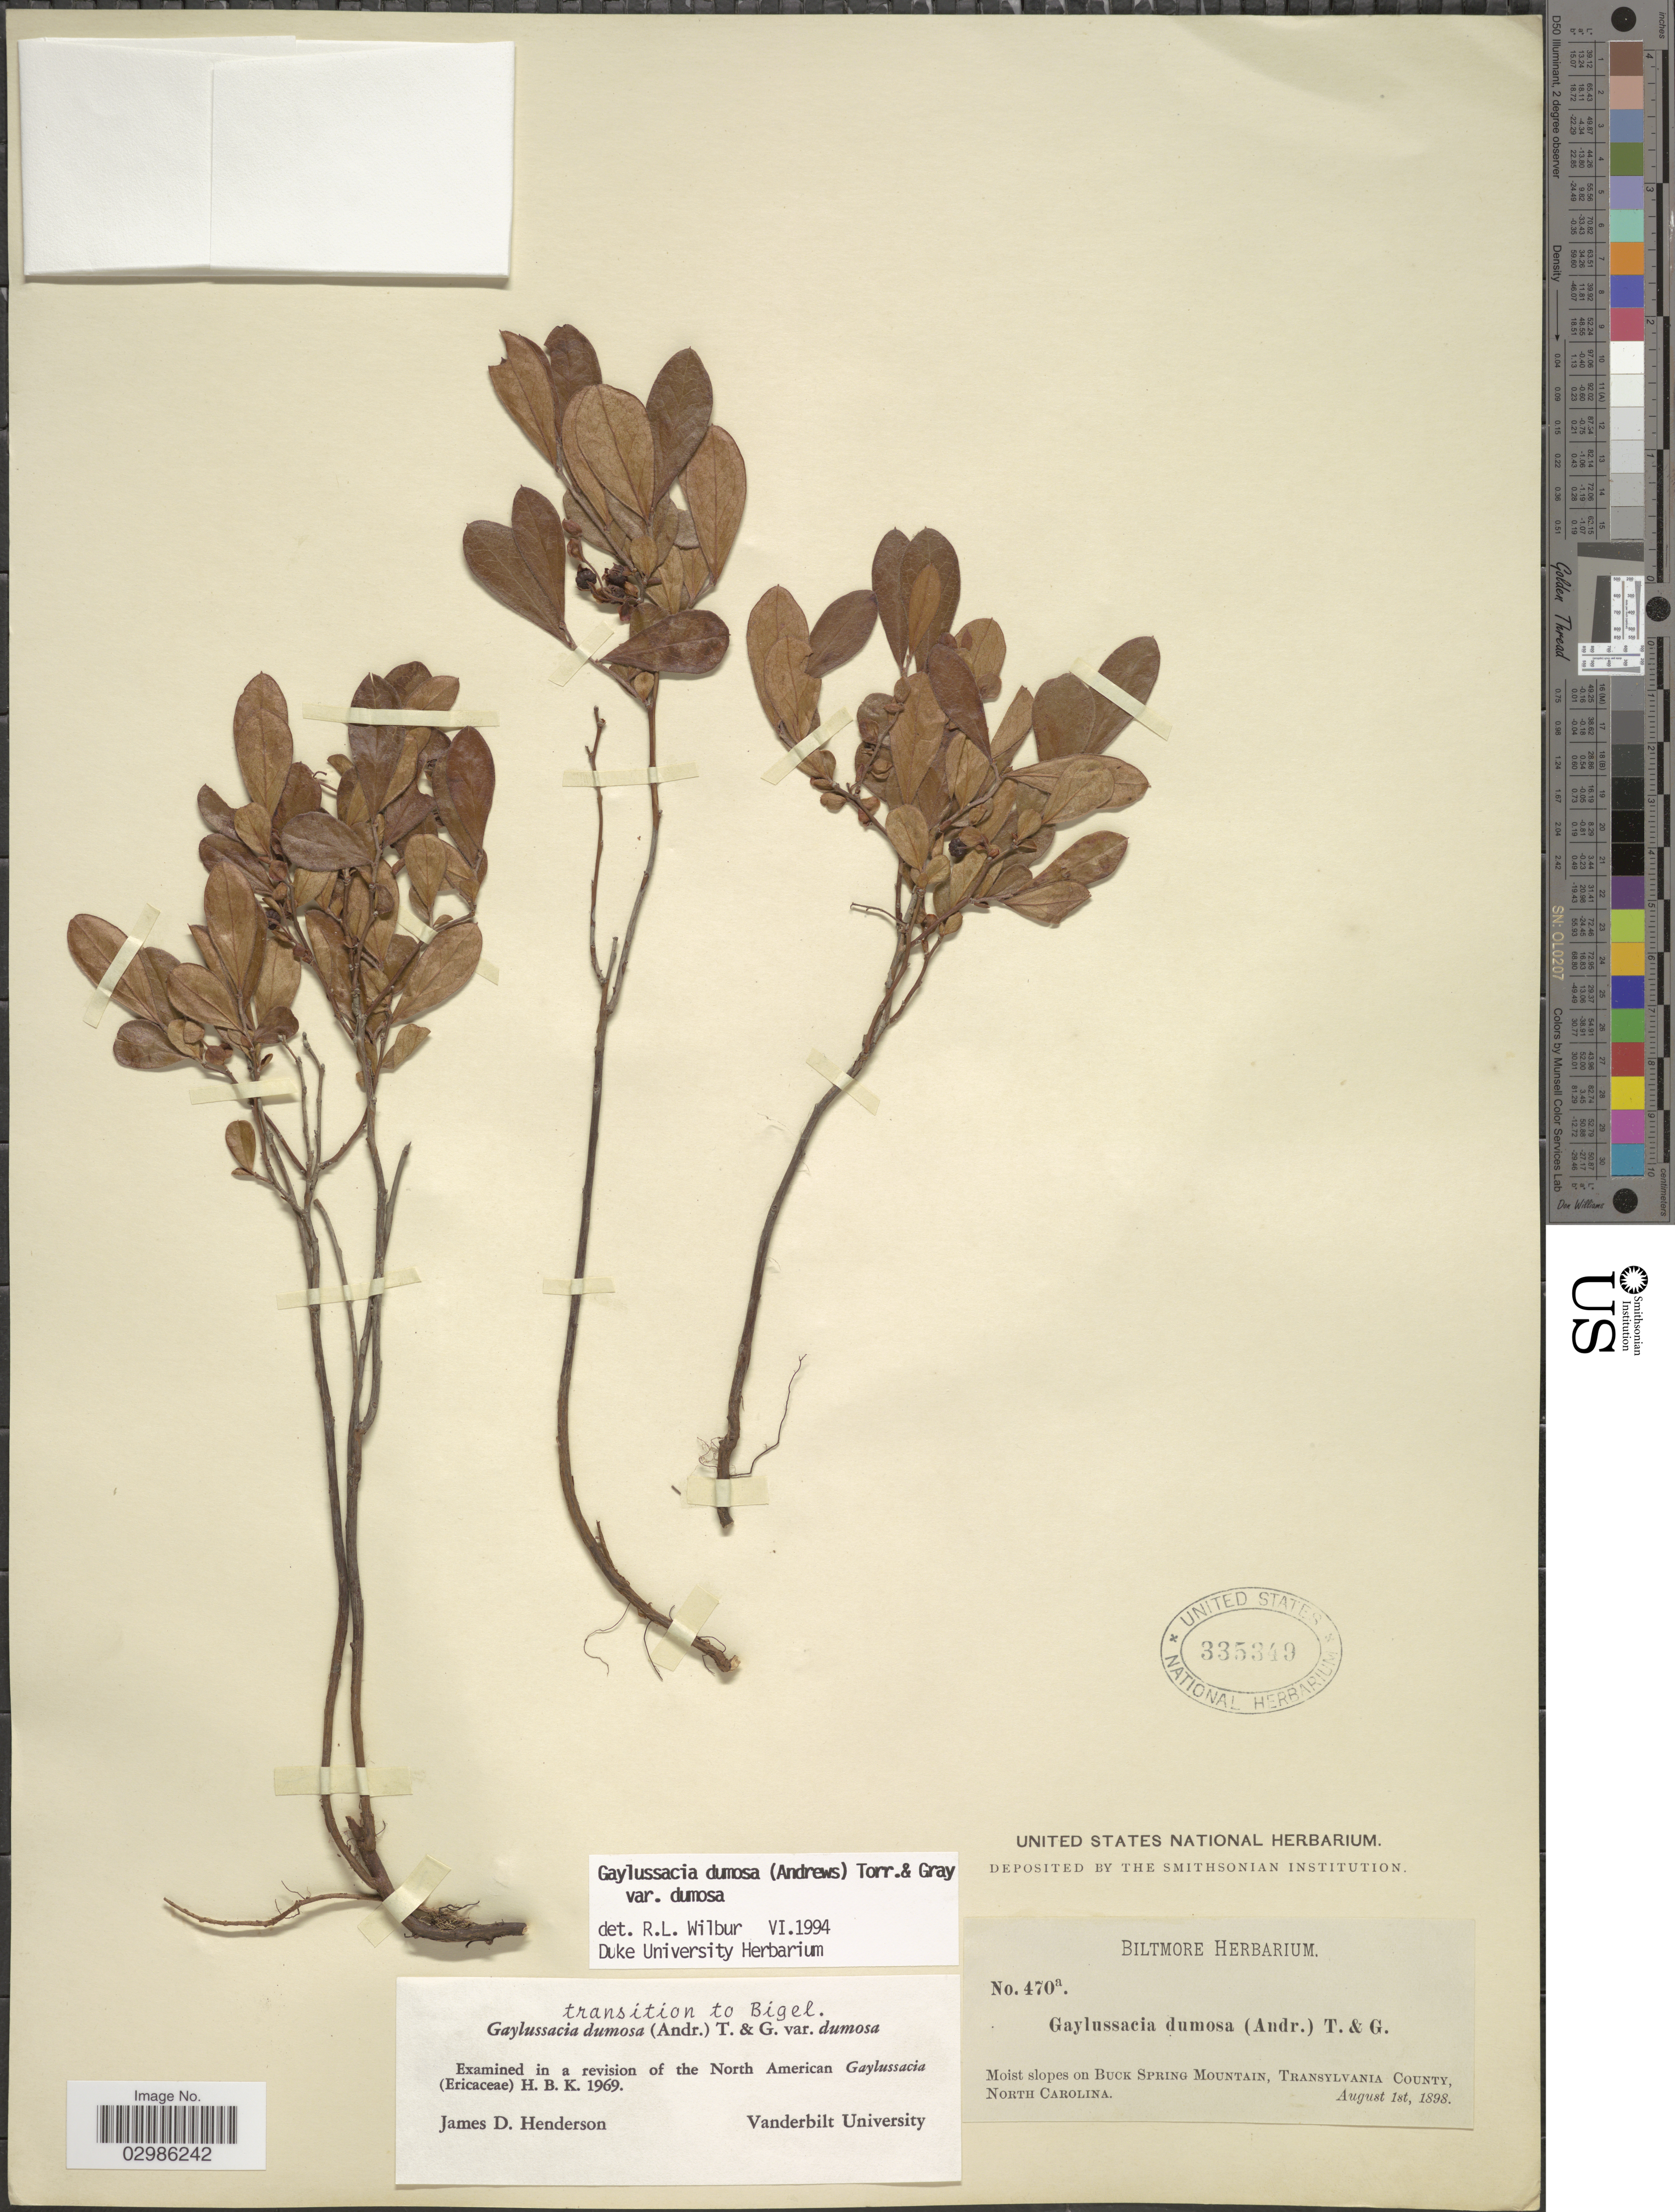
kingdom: Plantae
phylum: Tracheophyta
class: Magnoliopsida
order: Ericales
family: Ericaceae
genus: Gaylussacia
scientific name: Gaylussacia dumosa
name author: (Andrews) Torr. & A. Gray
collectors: ex herb. Biltmore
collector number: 470a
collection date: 1898-08-01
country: United States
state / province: North Carolina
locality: Moist slopes on Buck Spring Mountain, Transylvania County.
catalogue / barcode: US 335349